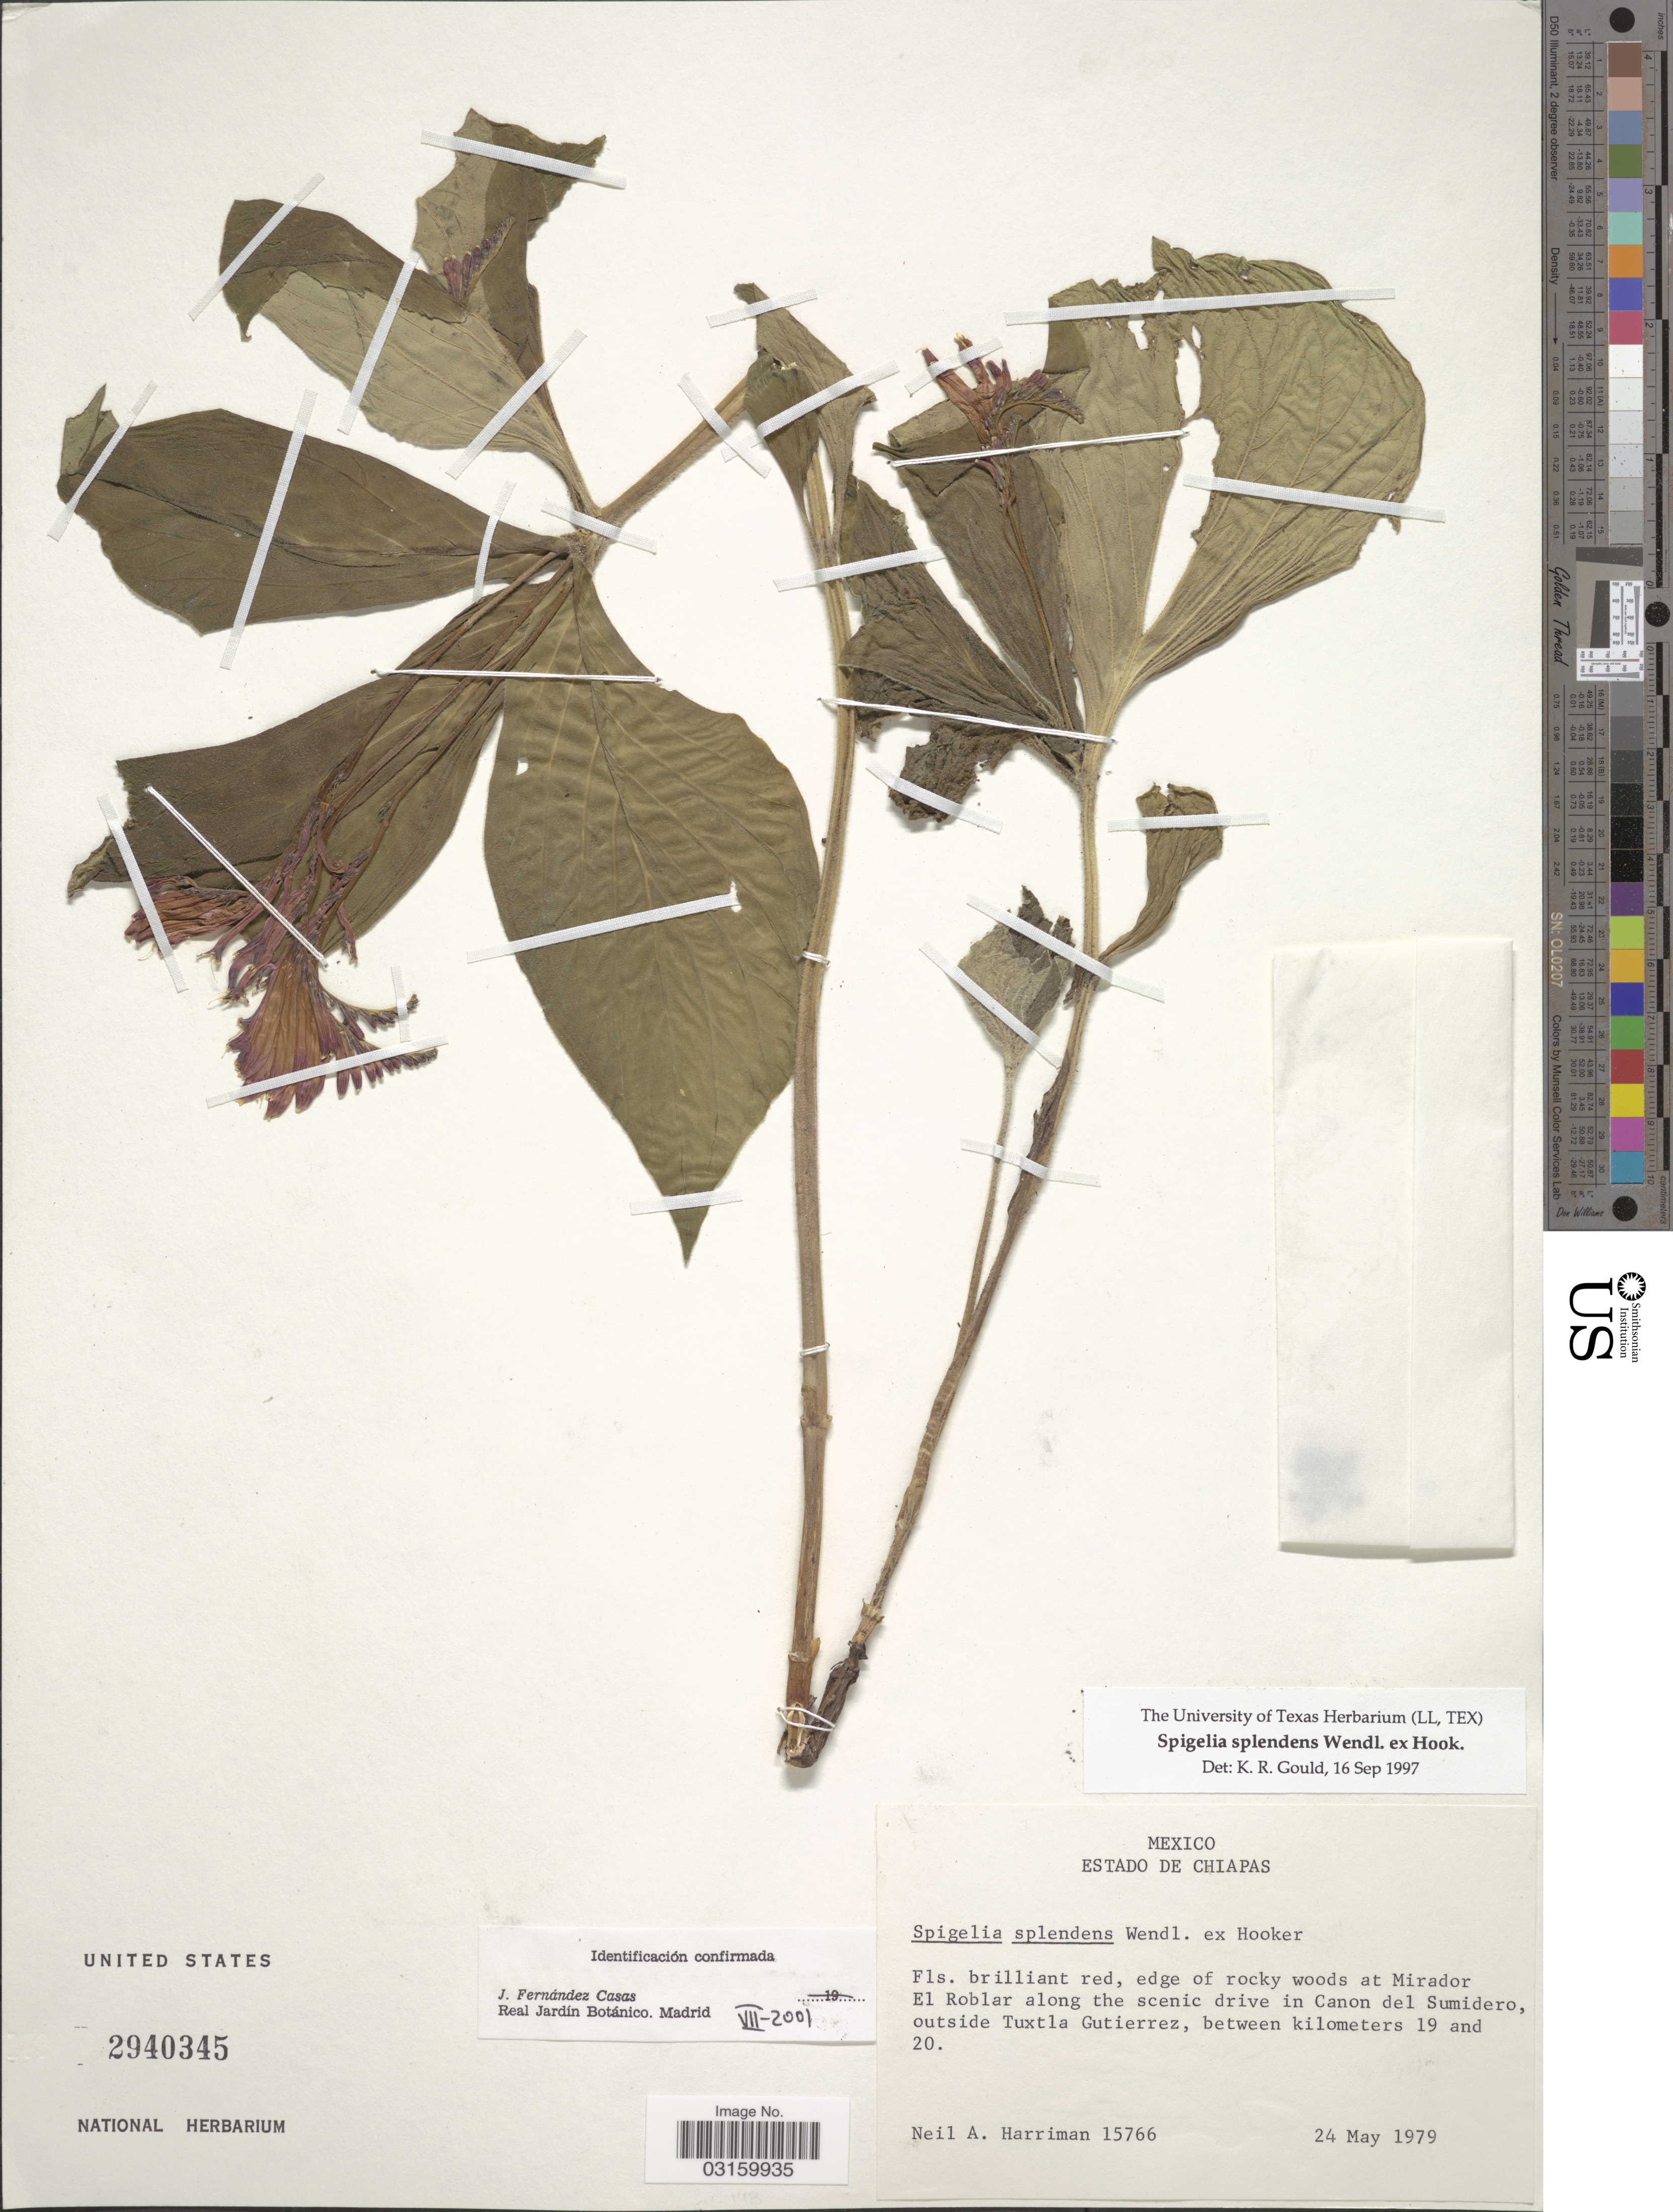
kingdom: Plantae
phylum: Tracheophyta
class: Magnoliopsida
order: Gentianales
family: Loganiaceae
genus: Spigelia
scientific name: Spigelia splendens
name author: H. Wendl. ex Hook.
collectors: N. A. Harriman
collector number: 15766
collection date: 1979-05-24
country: Mexico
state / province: Chiapas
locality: Edge of rocky woods at Mirador, El Roblar along the scenic drive in Canon del Sumidero, outside Tuxtla Gutierrez, between kilometers 19 and 20.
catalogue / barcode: US 2940345